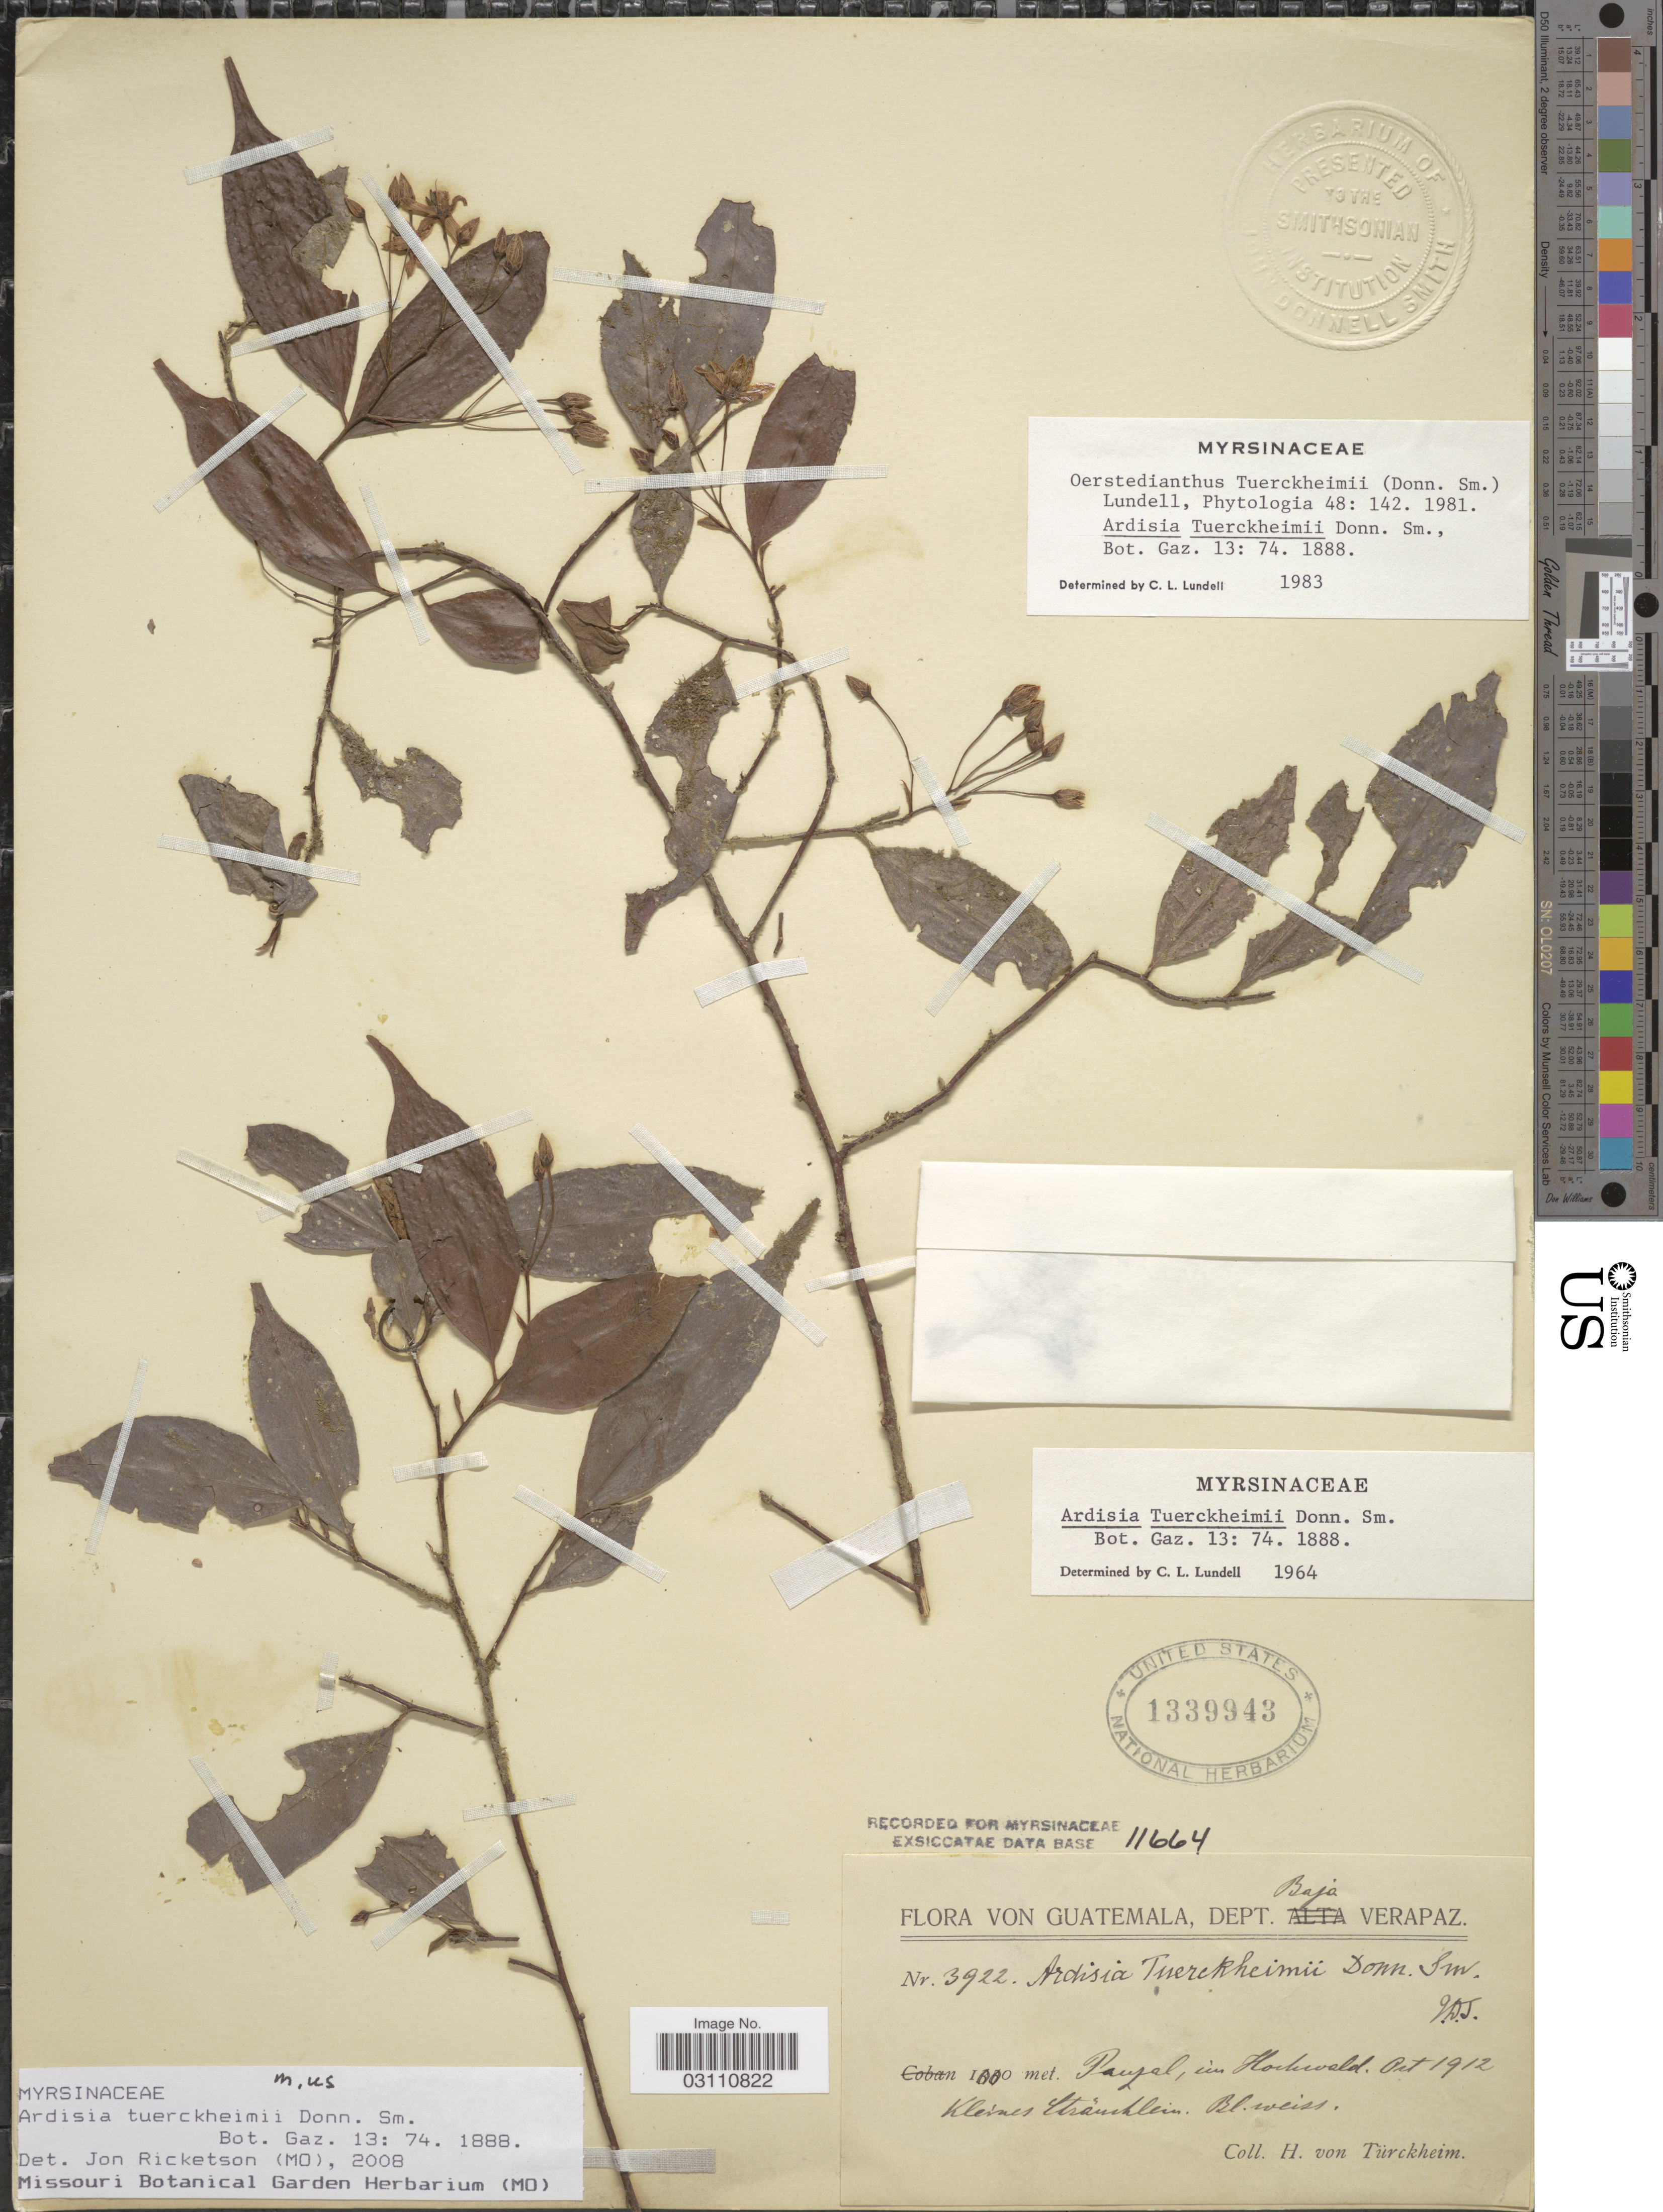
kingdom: Plantae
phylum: Tracheophyta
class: Magnoliopsida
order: Ericales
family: Primulaceae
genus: Ardisia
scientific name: Ardisia tuerckheimii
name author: Donn. Sm.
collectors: H. von Türckheim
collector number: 3922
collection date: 1912-10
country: Guatemala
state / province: Baja Verapaz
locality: Dept. Baja Verapaz. Pauzal.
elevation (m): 1000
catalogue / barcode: US 1339943